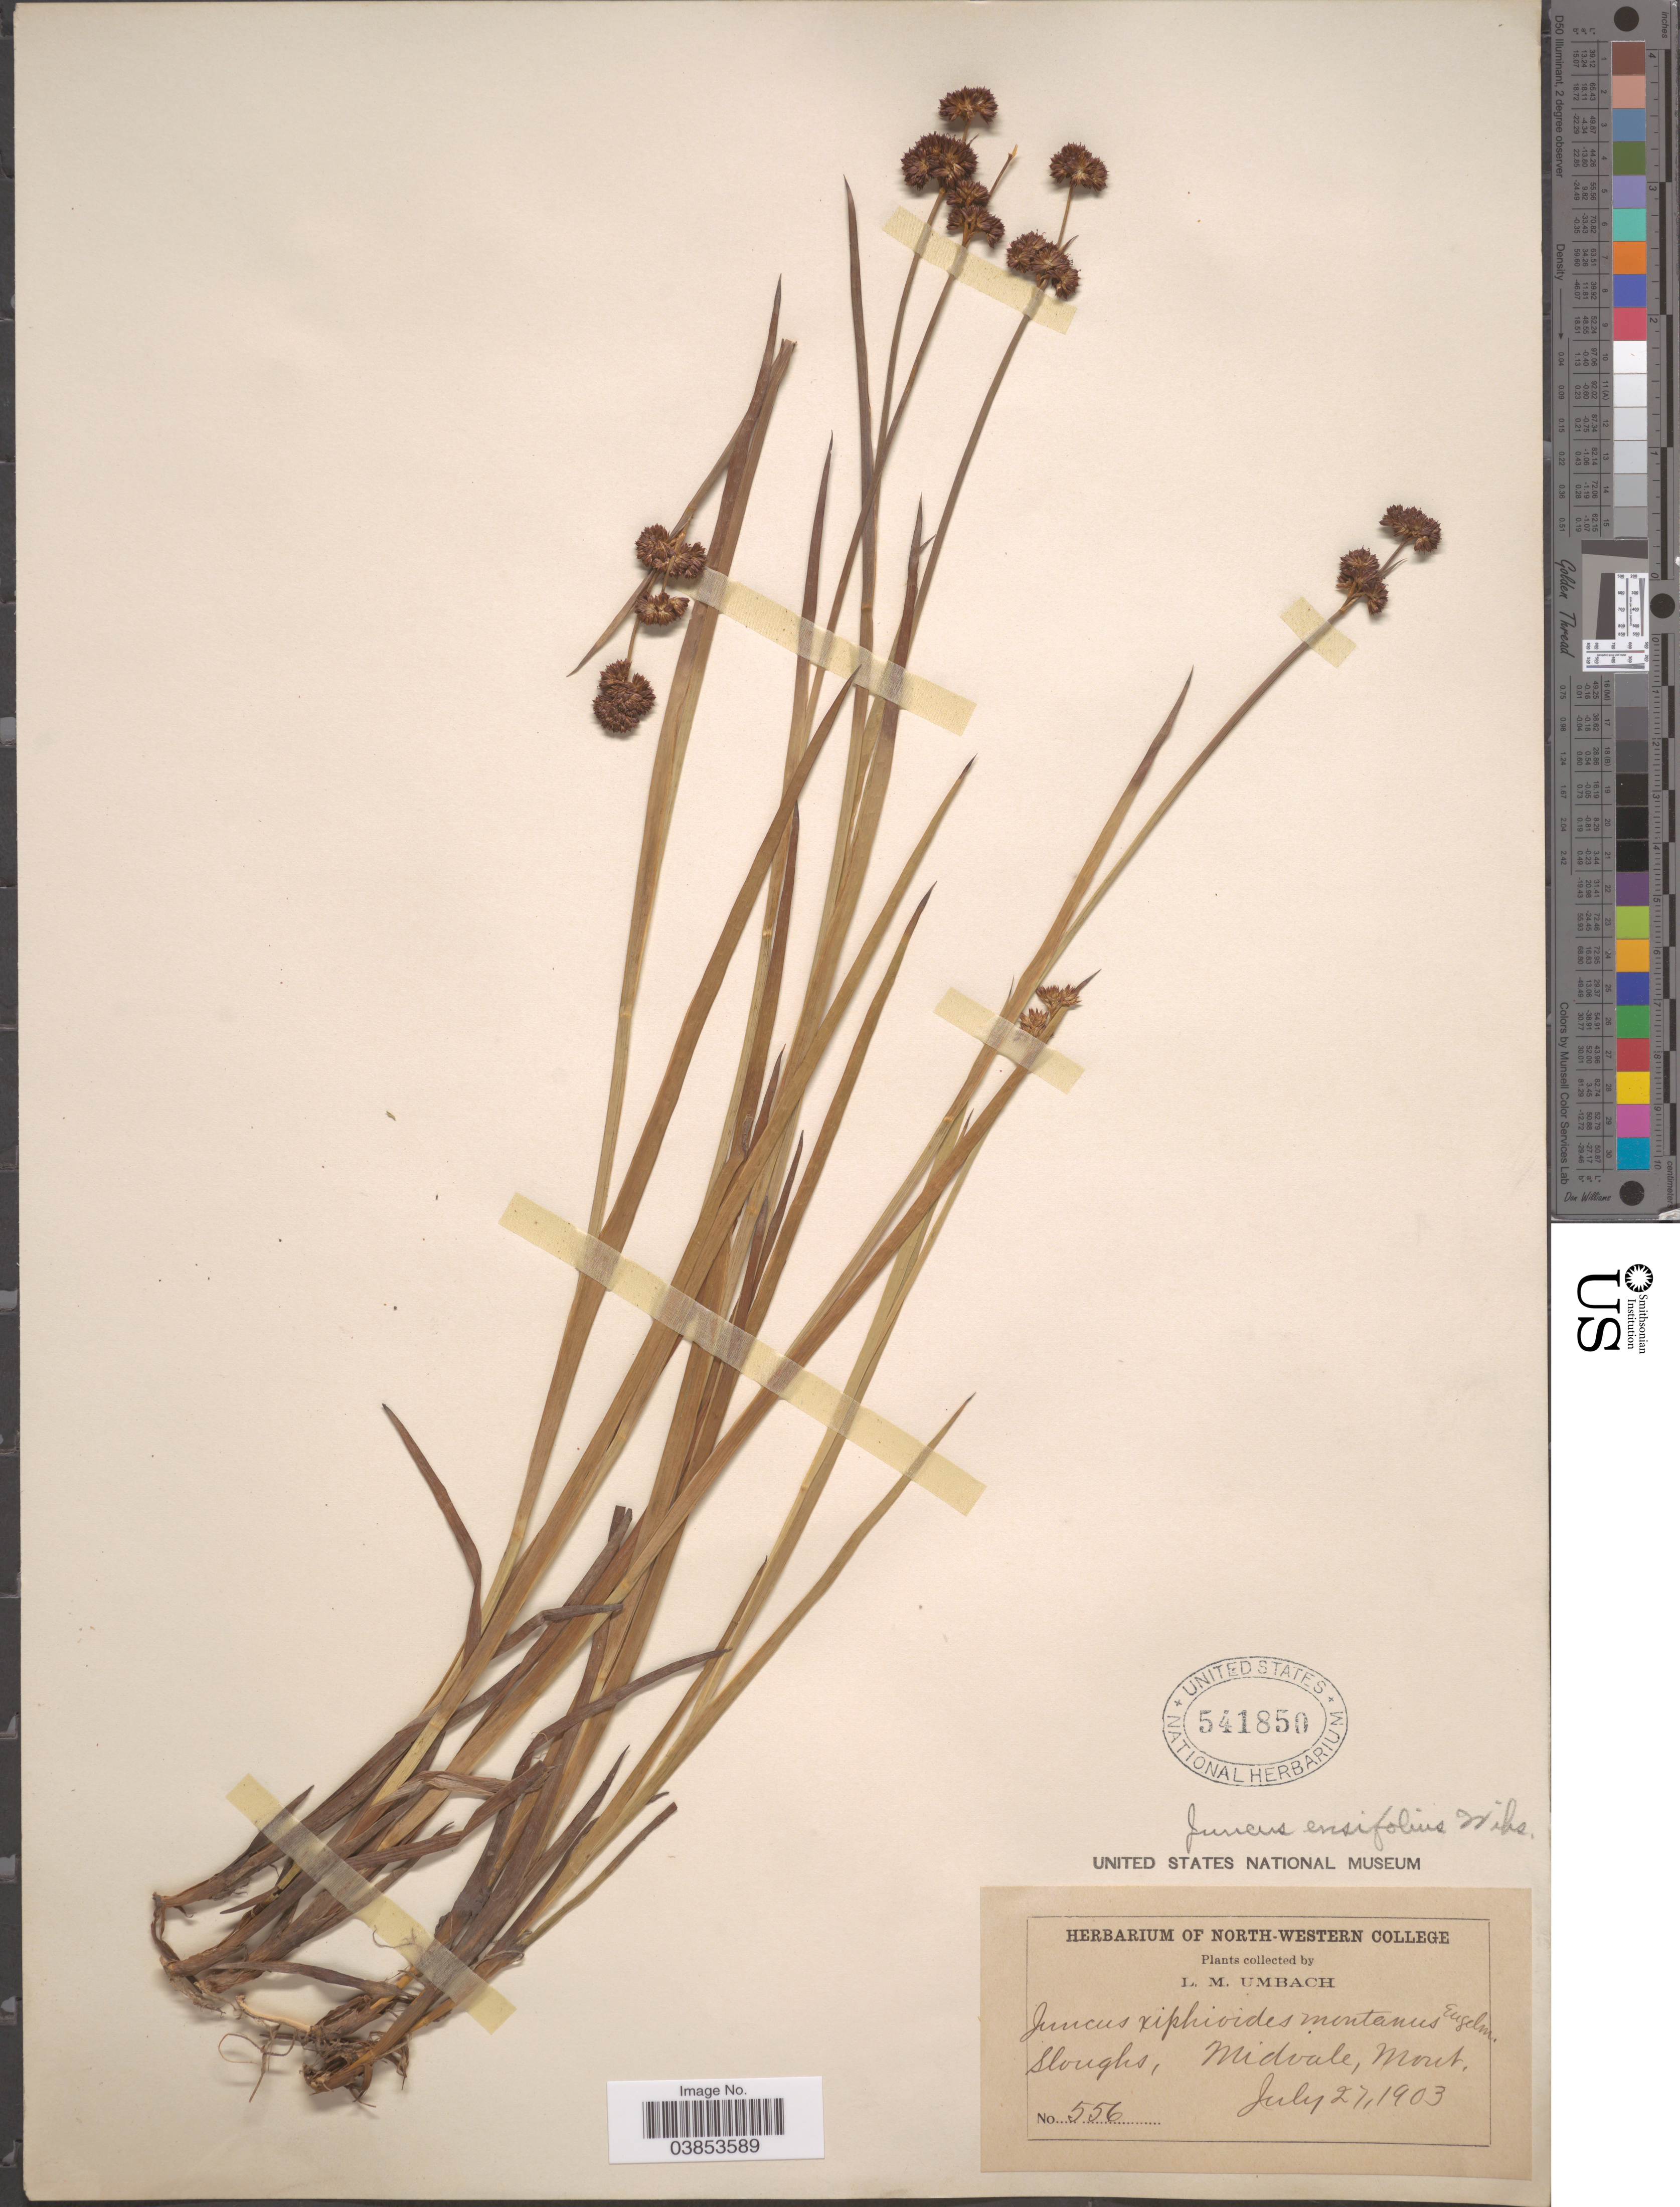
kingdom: Plantae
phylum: Tracheophyta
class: Liliopsida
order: Poales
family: Juncaceae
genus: Juncus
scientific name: Juncus ensifolius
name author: Wikstr.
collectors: L. M. Umbach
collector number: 556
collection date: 1903-07-27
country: United States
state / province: Montana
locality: Midvale.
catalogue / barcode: US 541850